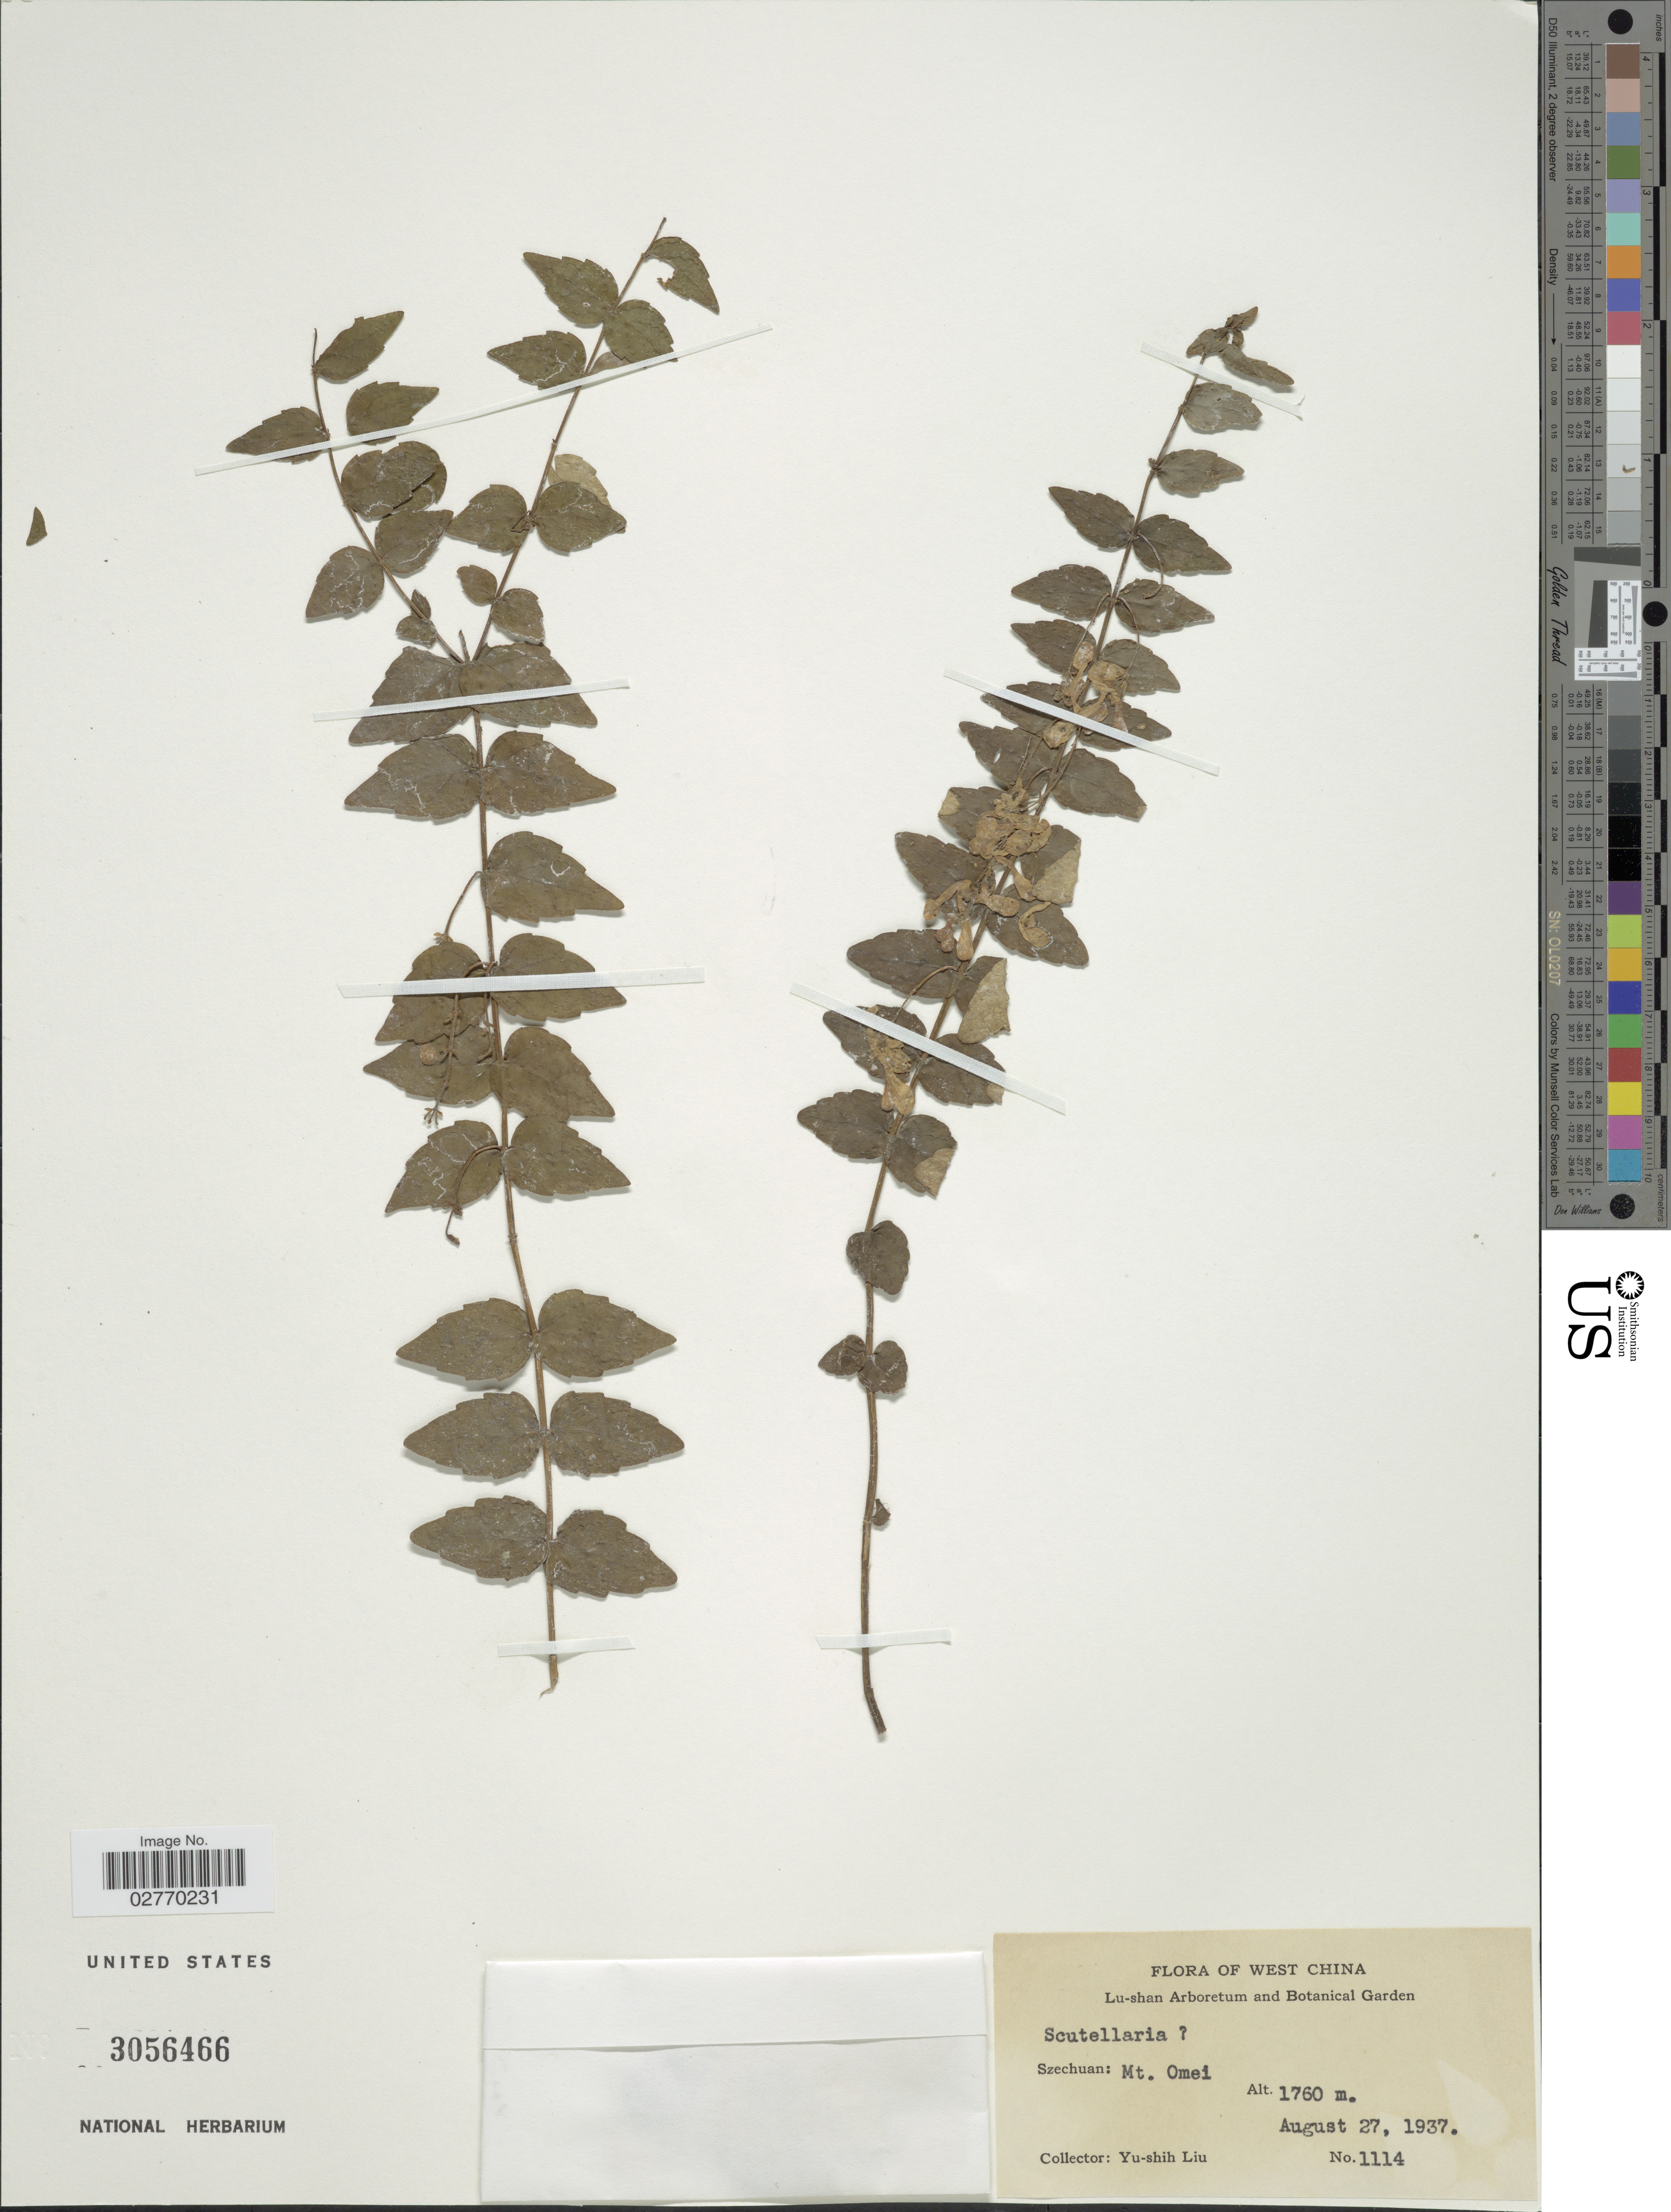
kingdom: Plantae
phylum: Tracheophyta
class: Magnoliopsida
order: Lamiales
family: Lamiaceae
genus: Scutellaria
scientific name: Scutellaria sp.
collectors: Y.-S. Liu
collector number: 1114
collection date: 1937-08-27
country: China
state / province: Sichuan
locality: West China. Szechuan: Mt. Omei.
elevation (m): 1760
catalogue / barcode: US 3056466